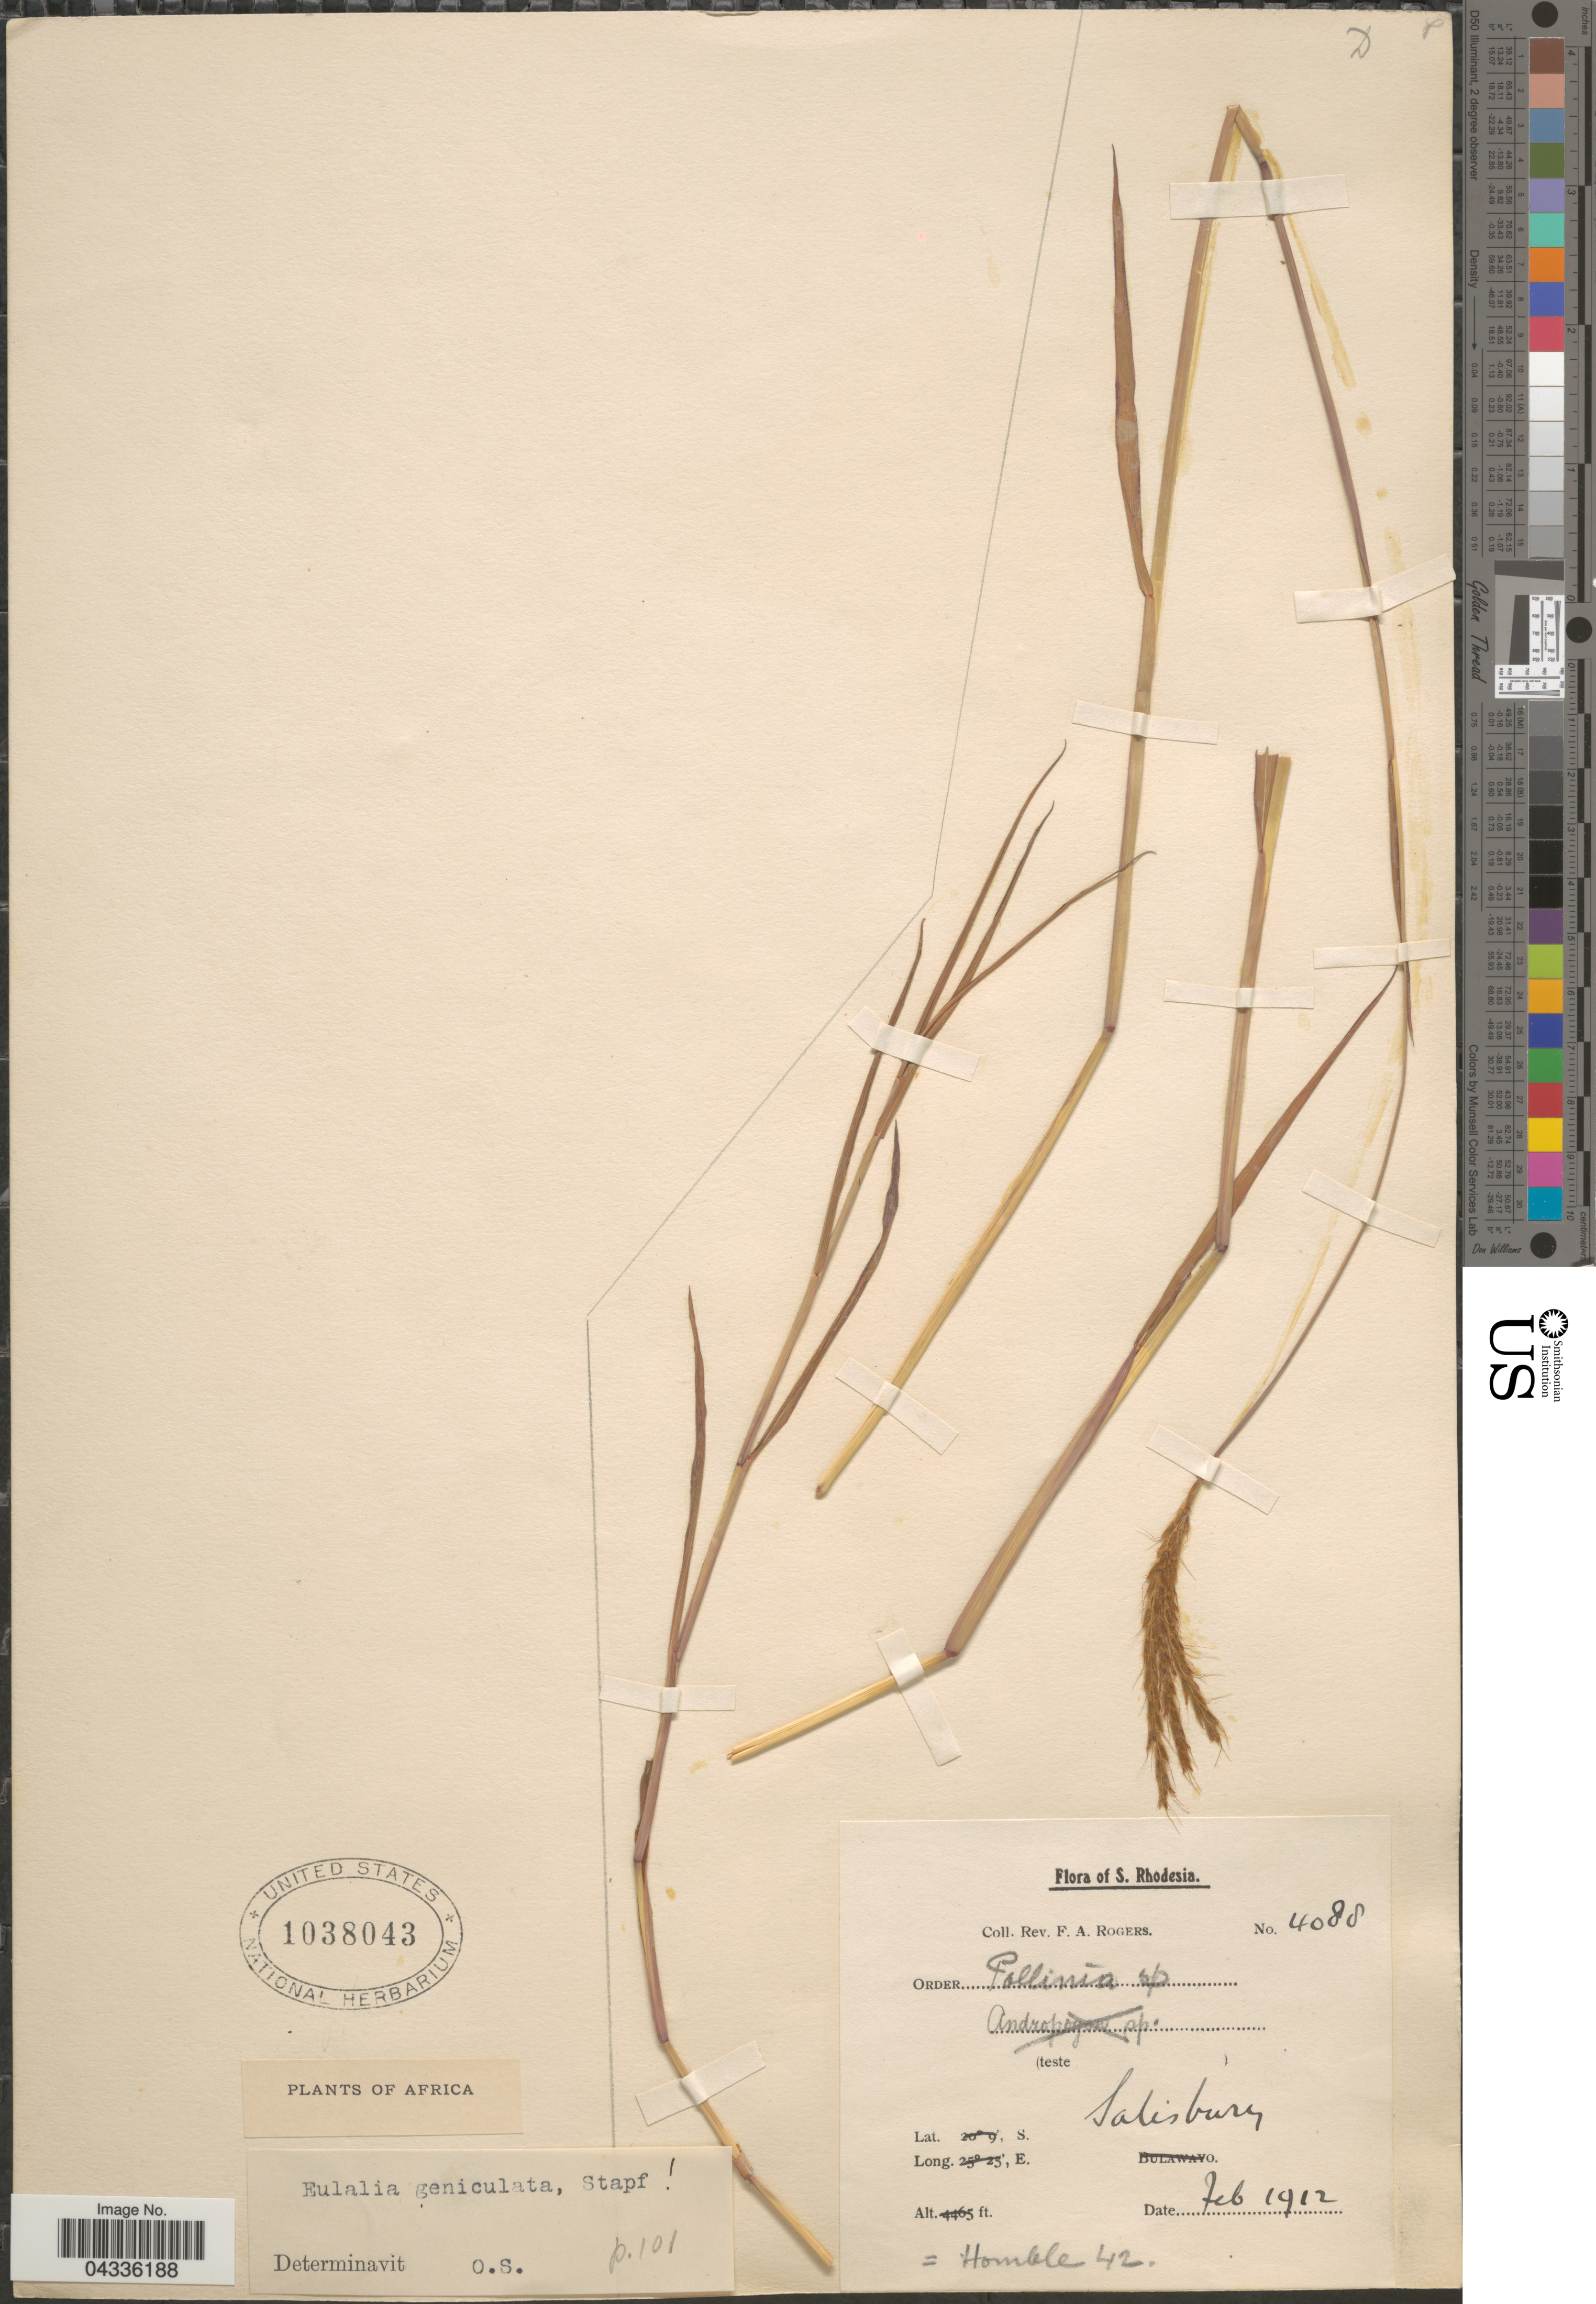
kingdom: Plantae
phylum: Tracheophyta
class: Liliopsida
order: Poales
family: Poaceae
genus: Eulalia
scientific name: Eulalia aurea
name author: (Bory) Kunth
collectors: F. A. Rogers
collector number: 4088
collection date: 1912-02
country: Zimbabwe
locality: S. Rhodesia. Salisburg.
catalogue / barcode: US 1038043